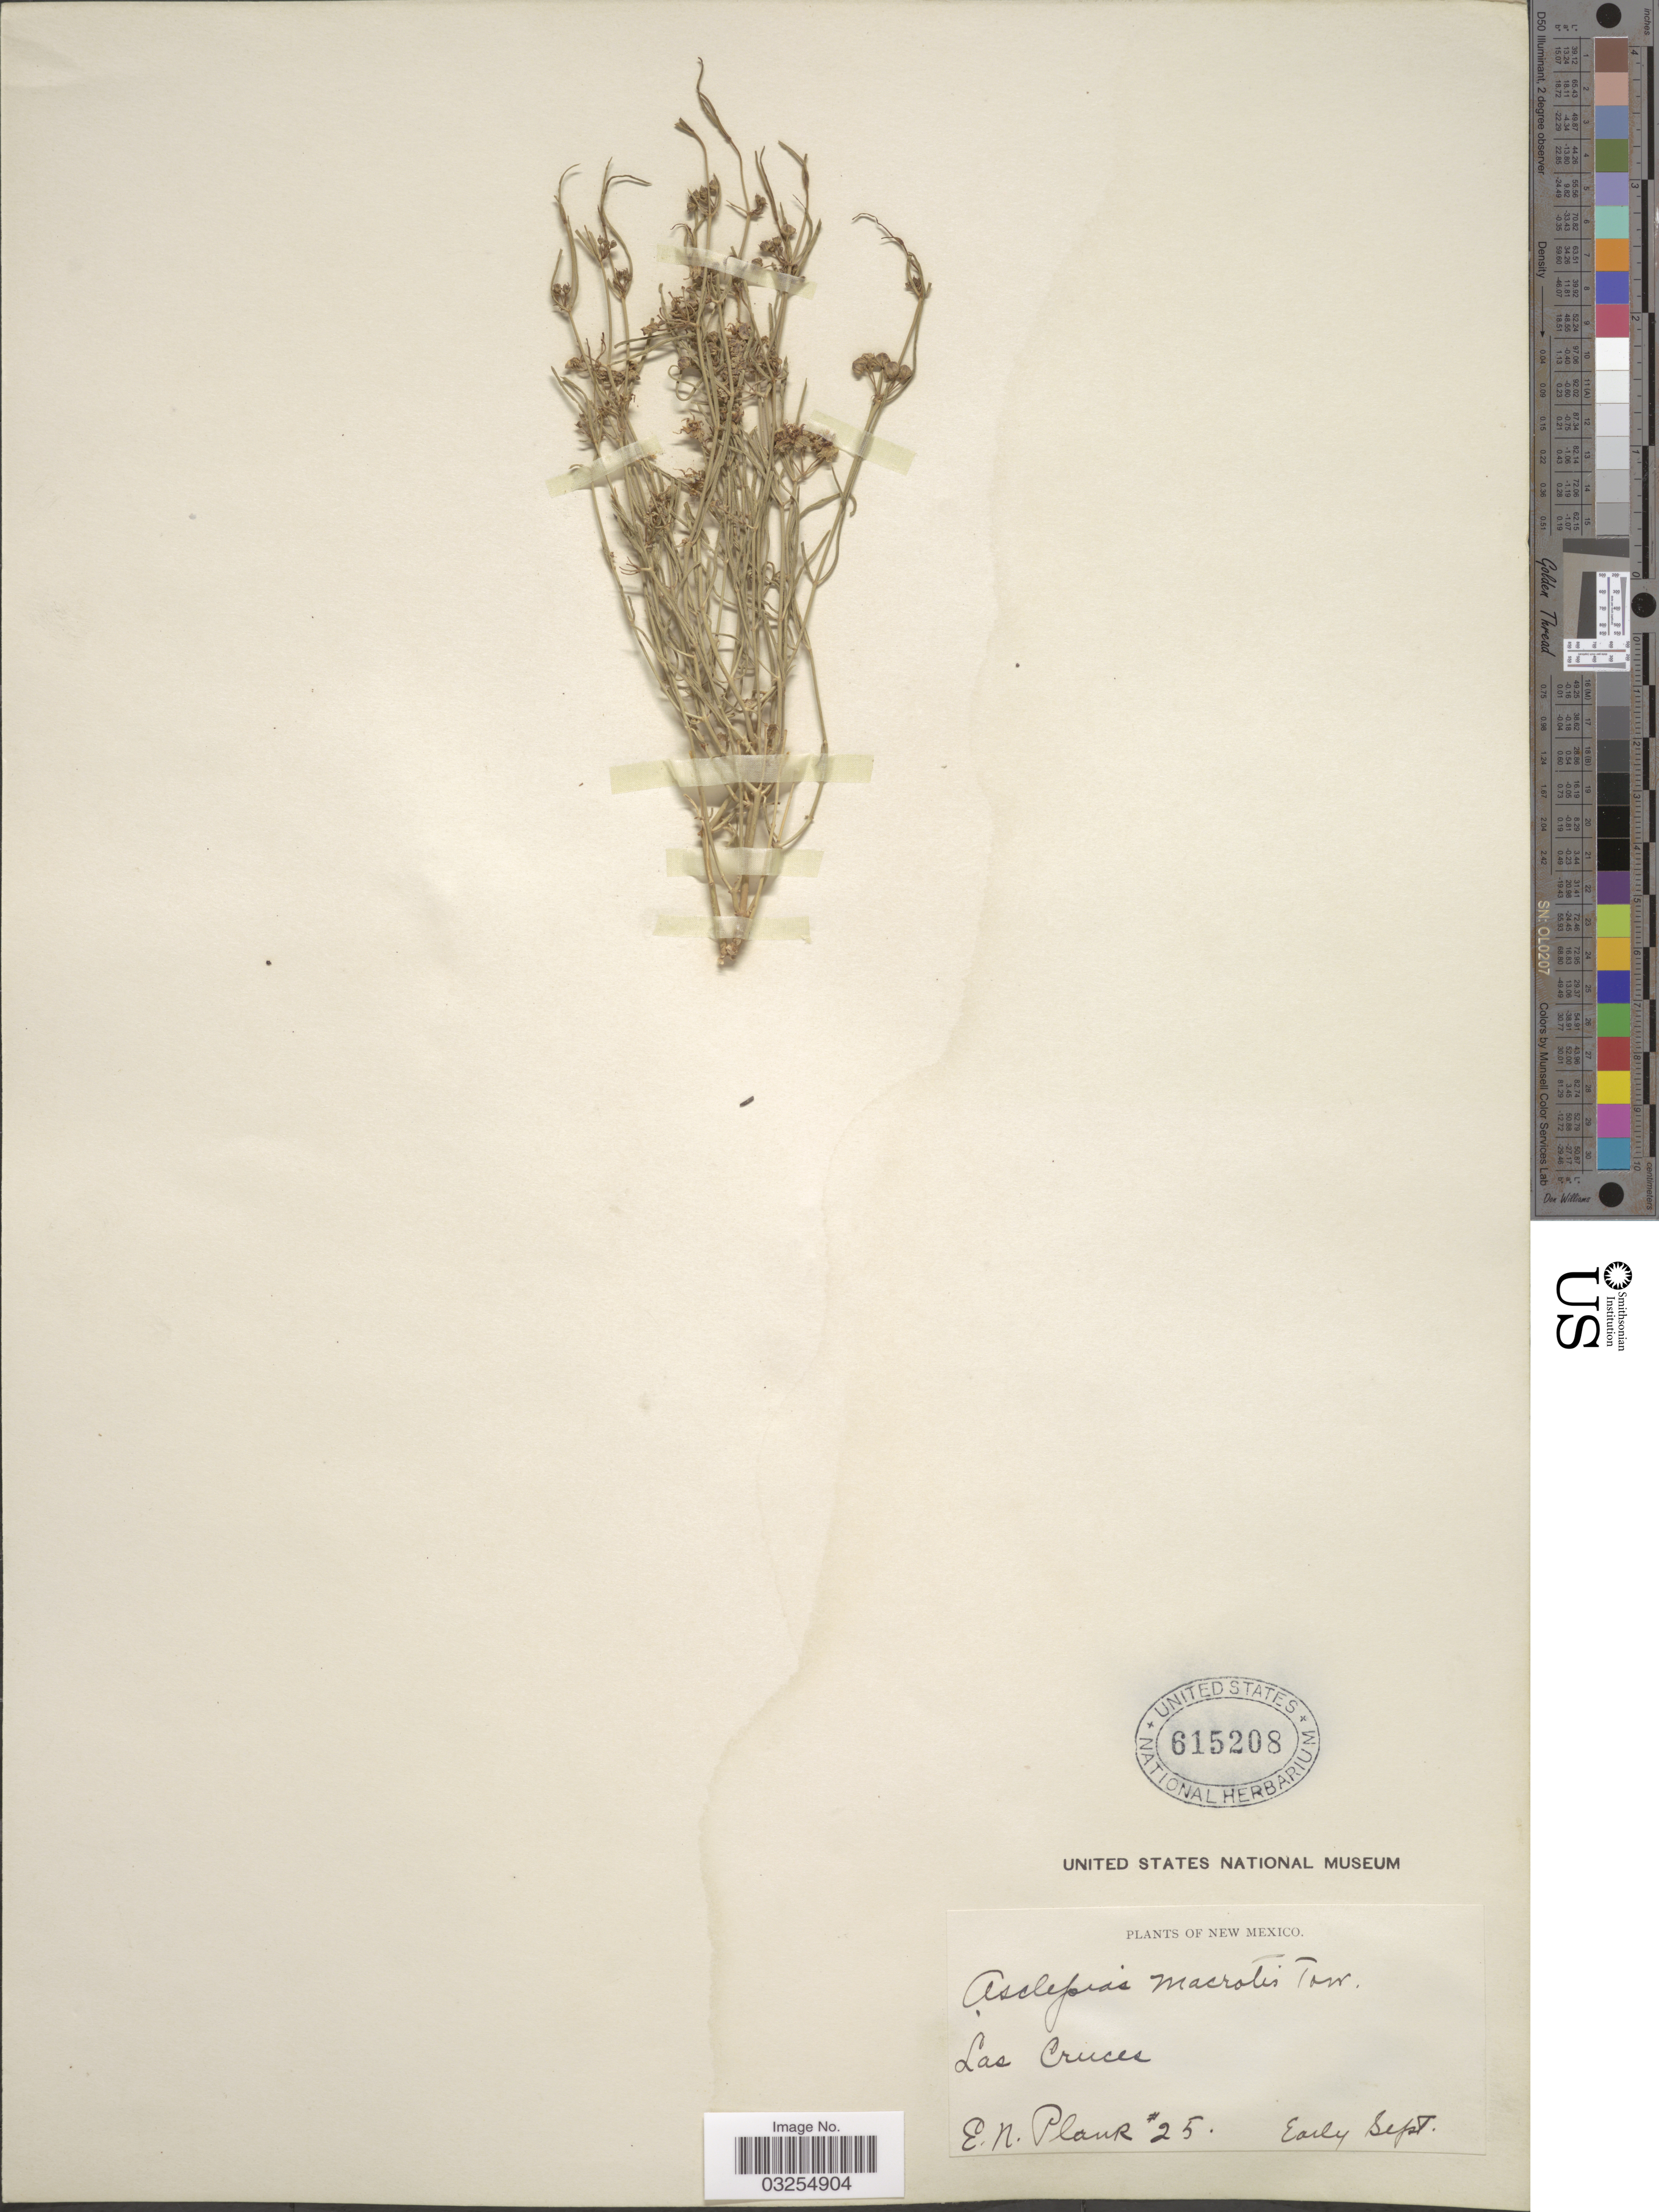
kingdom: Plantae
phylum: Tracheophyta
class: Magnoliopsida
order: Gentianales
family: Apocynaceae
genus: Asclepias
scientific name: Asclepias macrotis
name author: Torr.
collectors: E. Plank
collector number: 25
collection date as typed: Early Sept.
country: United States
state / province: New Mexico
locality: Las Cruces.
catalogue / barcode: US 615208